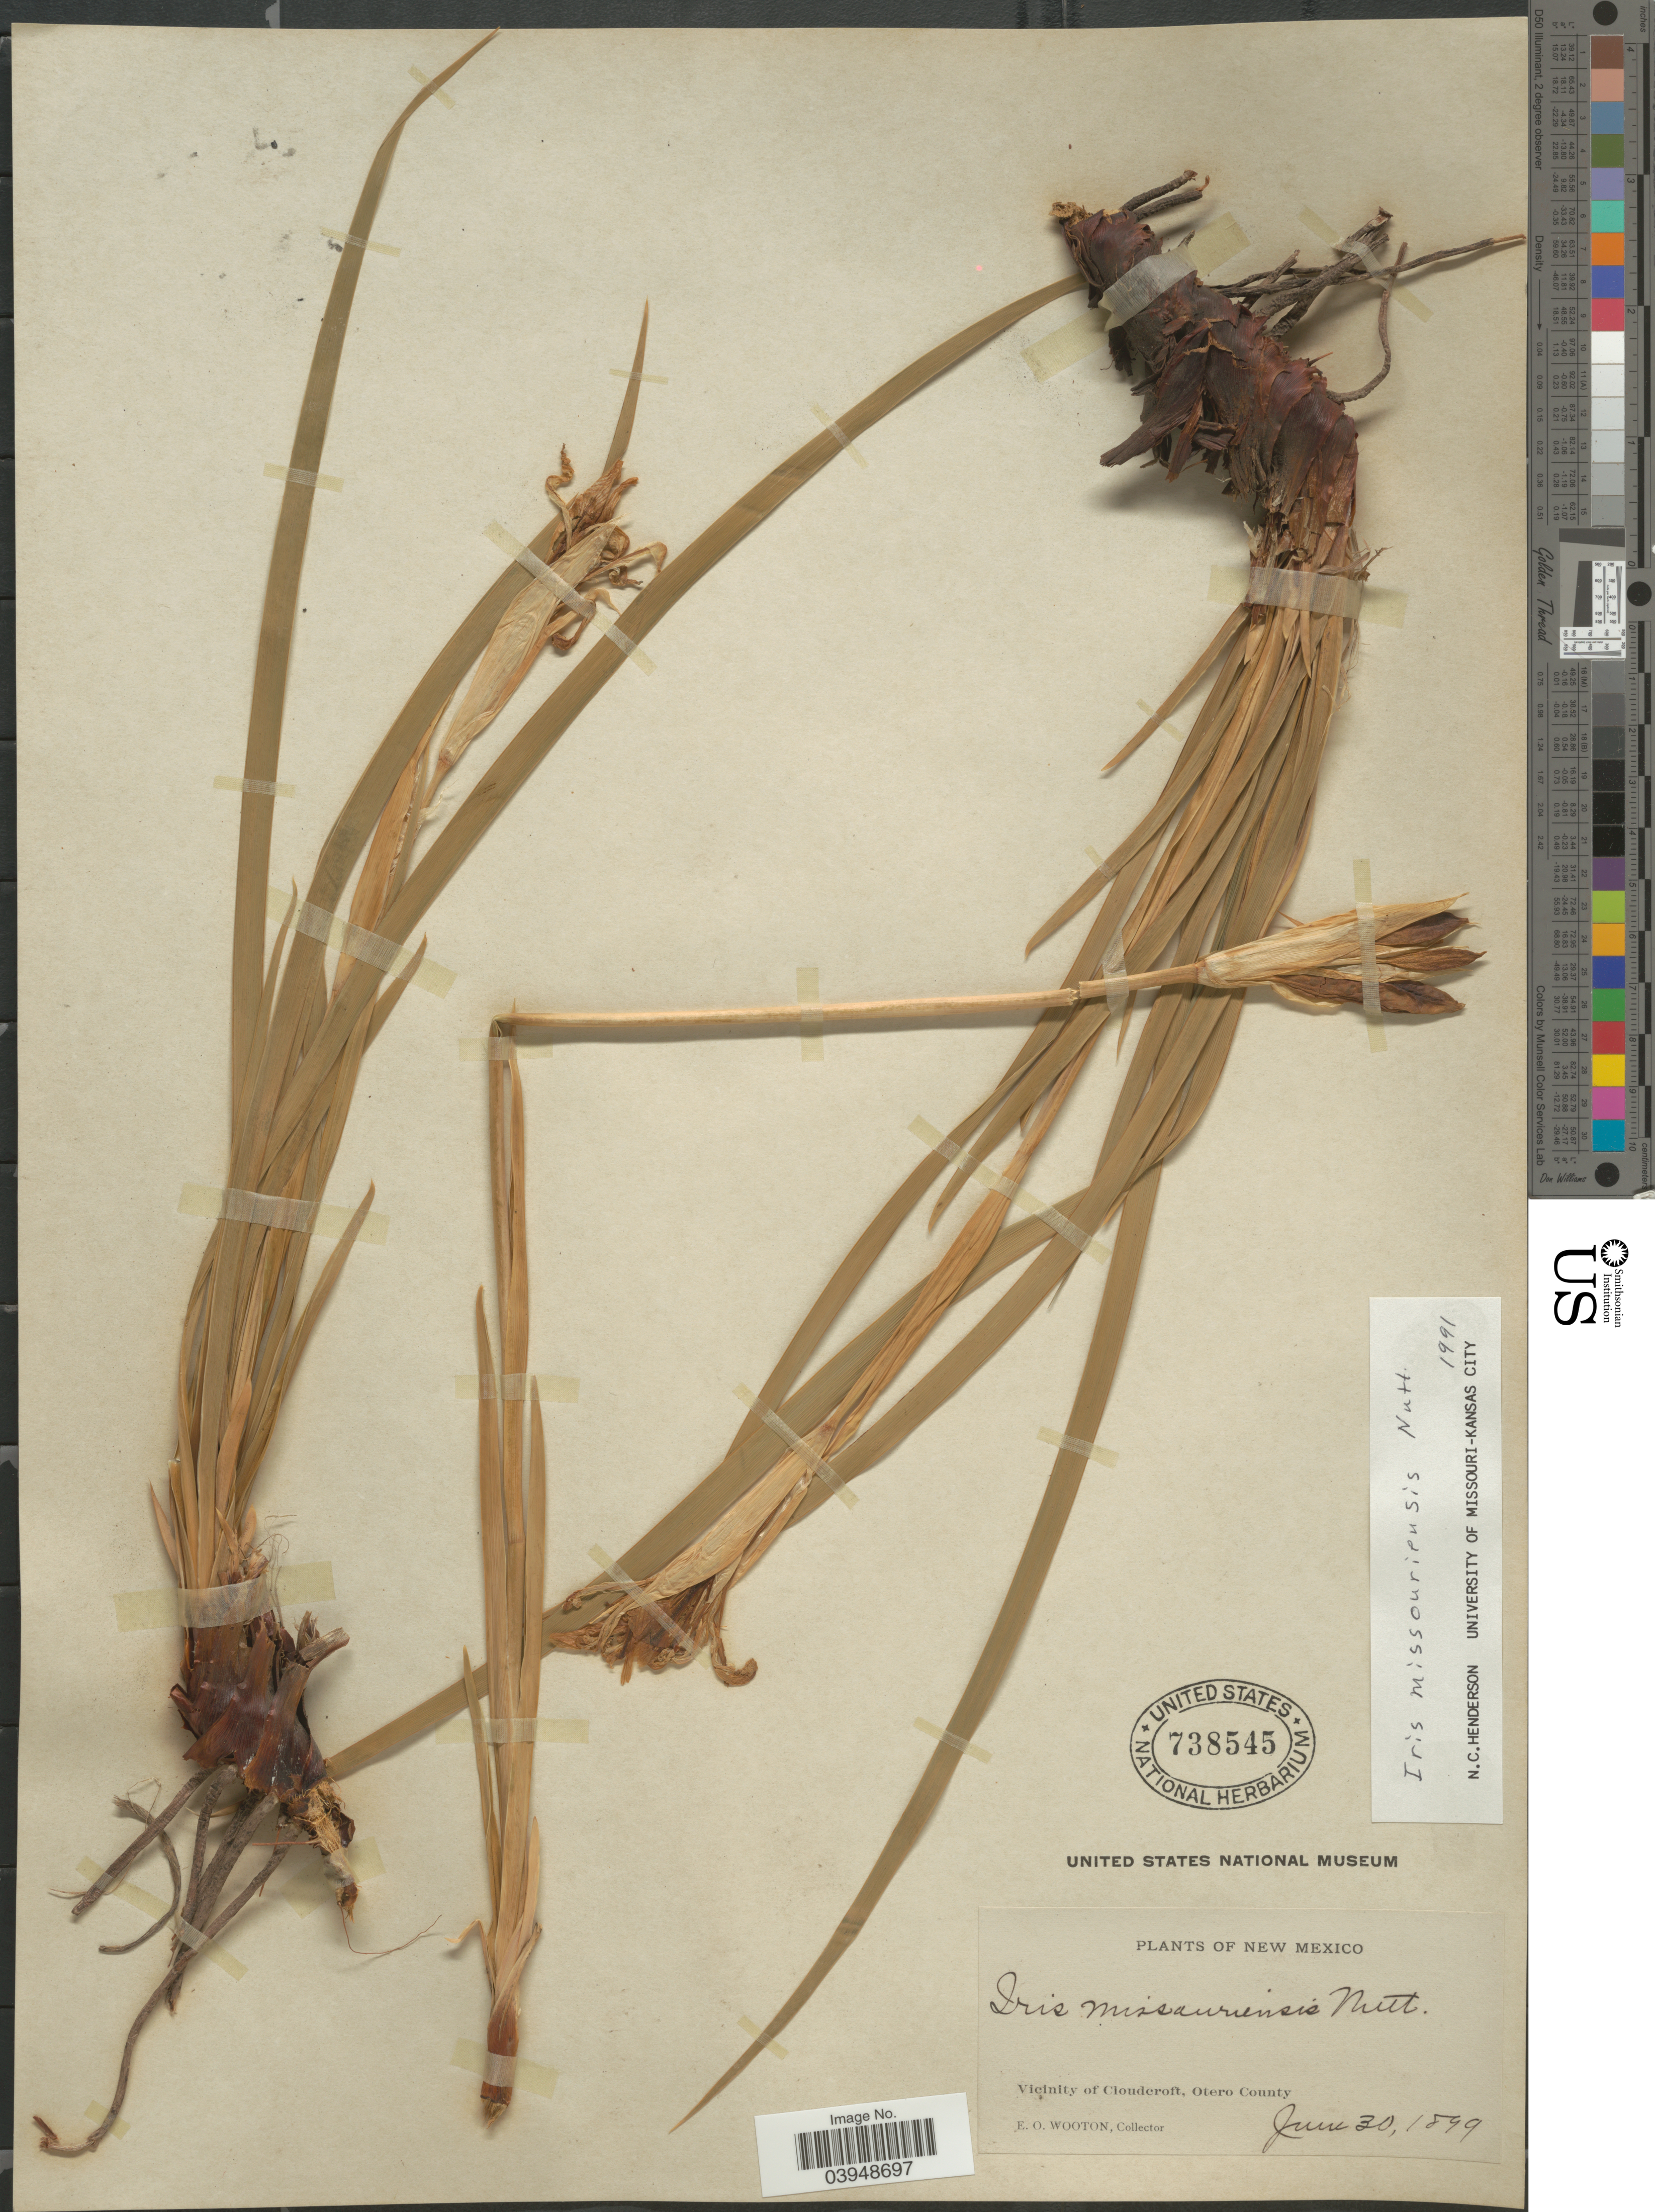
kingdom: Plantae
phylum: Tracheophyta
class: Liliopsida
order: Asparagales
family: Iridaceae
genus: Iris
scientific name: Iris missouriensis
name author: Nutt.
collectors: E. O. Wooton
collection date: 1899-06-30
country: United States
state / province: New Mexico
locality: Vicinity of Cloudcroft, Otero County.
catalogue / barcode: US 738545